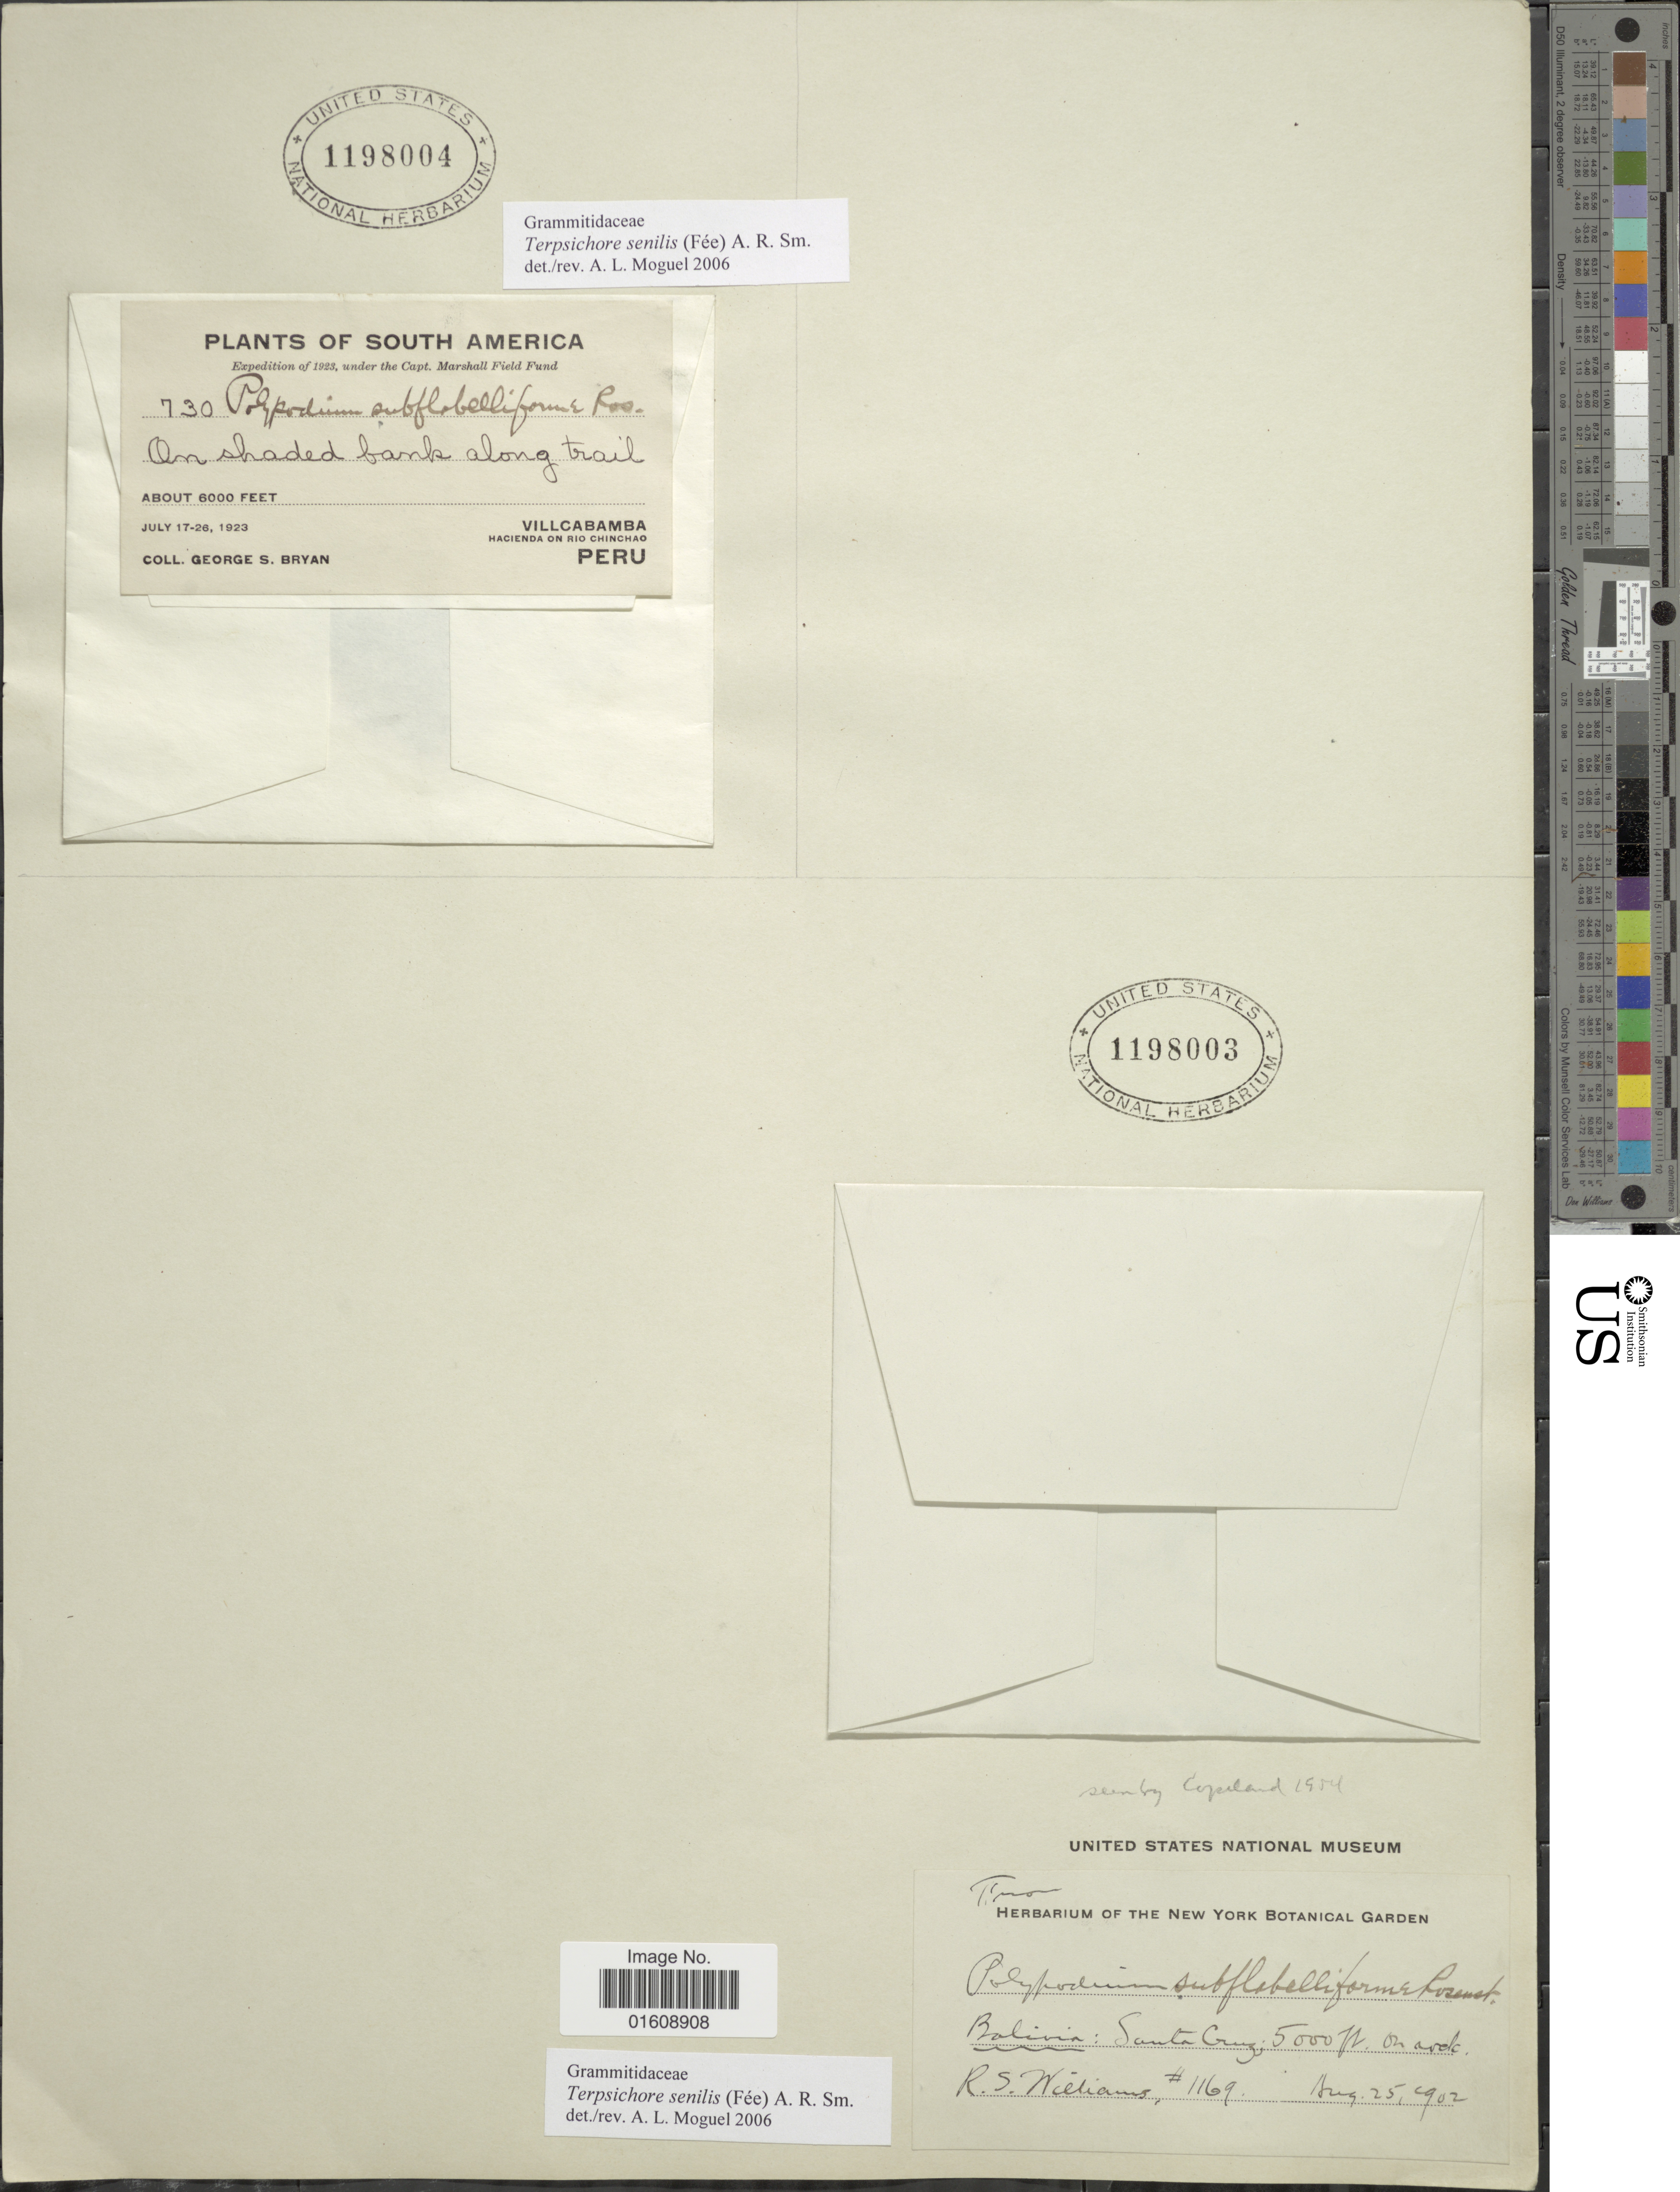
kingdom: Plantae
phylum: Tracheophyta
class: Polypodiopsida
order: Polypodiales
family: Polypodiaceae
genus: Alansmia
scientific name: Alansmia senilis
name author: (Fée) Moguel & M. Kessler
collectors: R. S. Williams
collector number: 1169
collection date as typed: Aug. 25, 1902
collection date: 1902-08-25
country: Bolivia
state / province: La Paz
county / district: Franz Tamayo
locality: Santa Cruz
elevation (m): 1524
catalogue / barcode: US 1198003-2